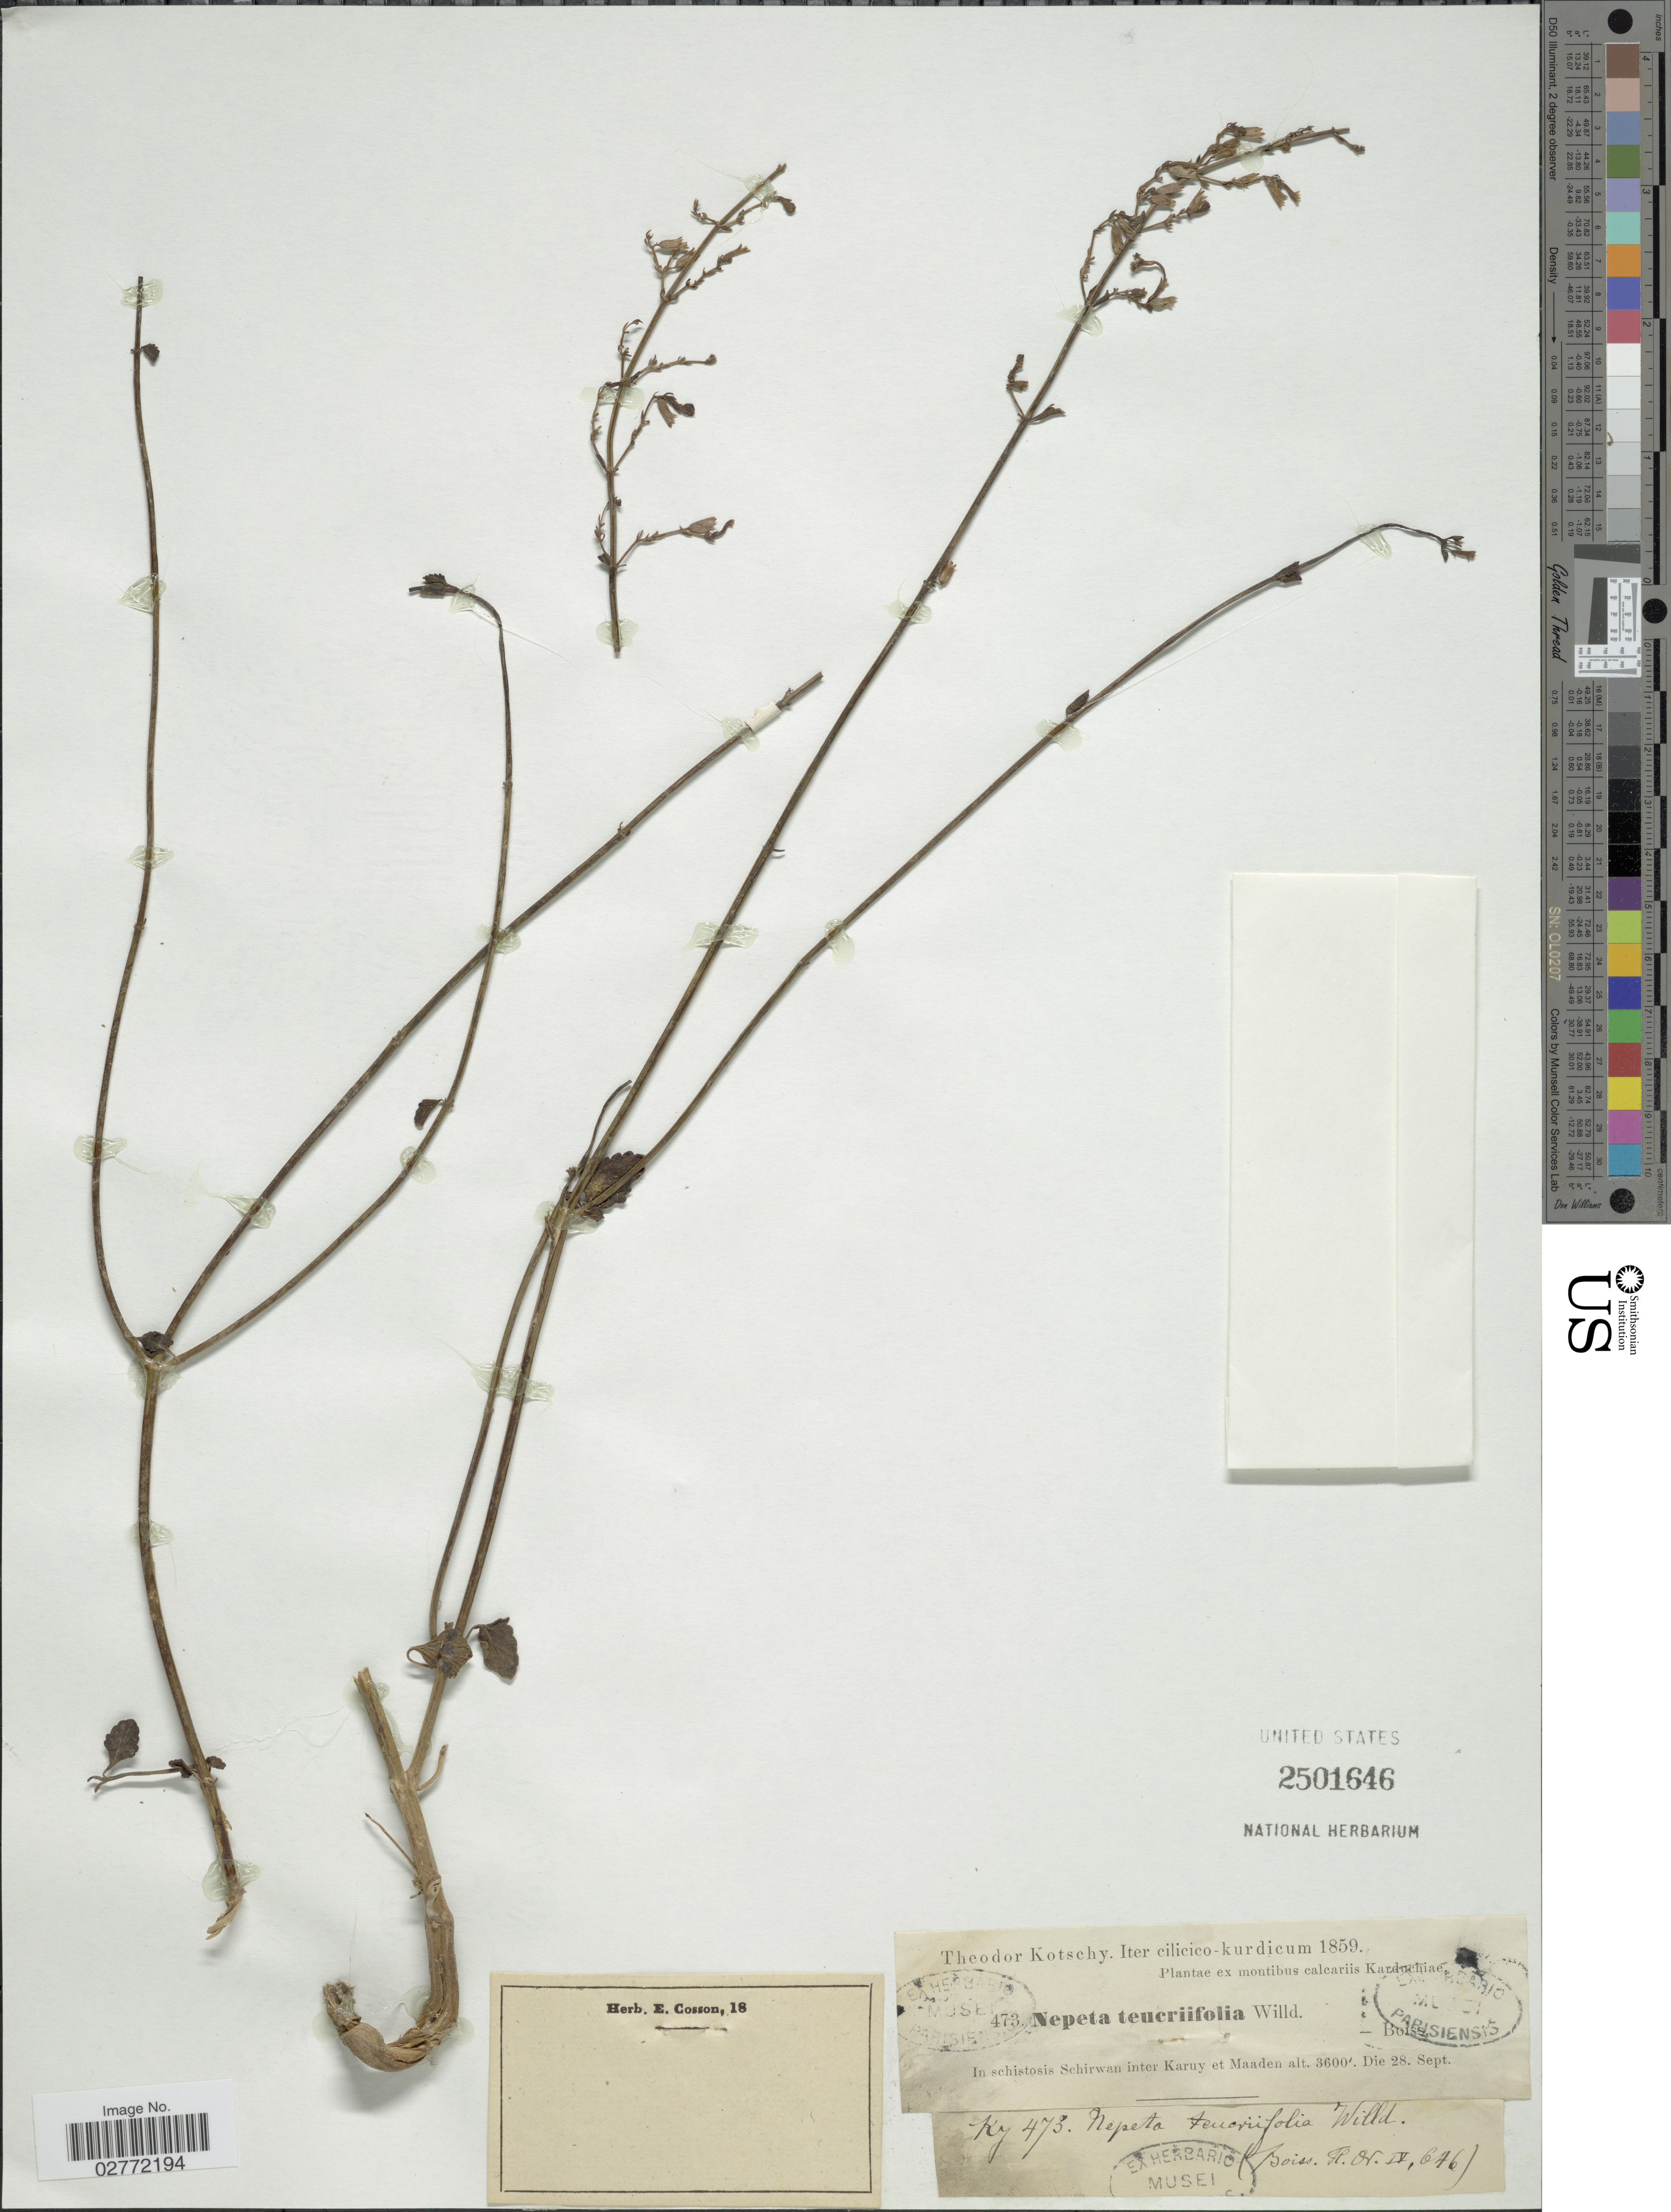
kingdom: Plantae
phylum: Tracheophyta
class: Magnoliopsida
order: Lamiales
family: Lamiaceae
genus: Nepeta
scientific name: Nepeta teucriifolia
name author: Willd.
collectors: K. G. Kotschy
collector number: Ky473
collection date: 1859-09-28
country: Turkey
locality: Cilicico-kurdicum. Ex montibus calcariis Karduchiae, In schistosis Schirwan inter Karuy et Maaden.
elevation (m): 1097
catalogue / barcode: US 2501646